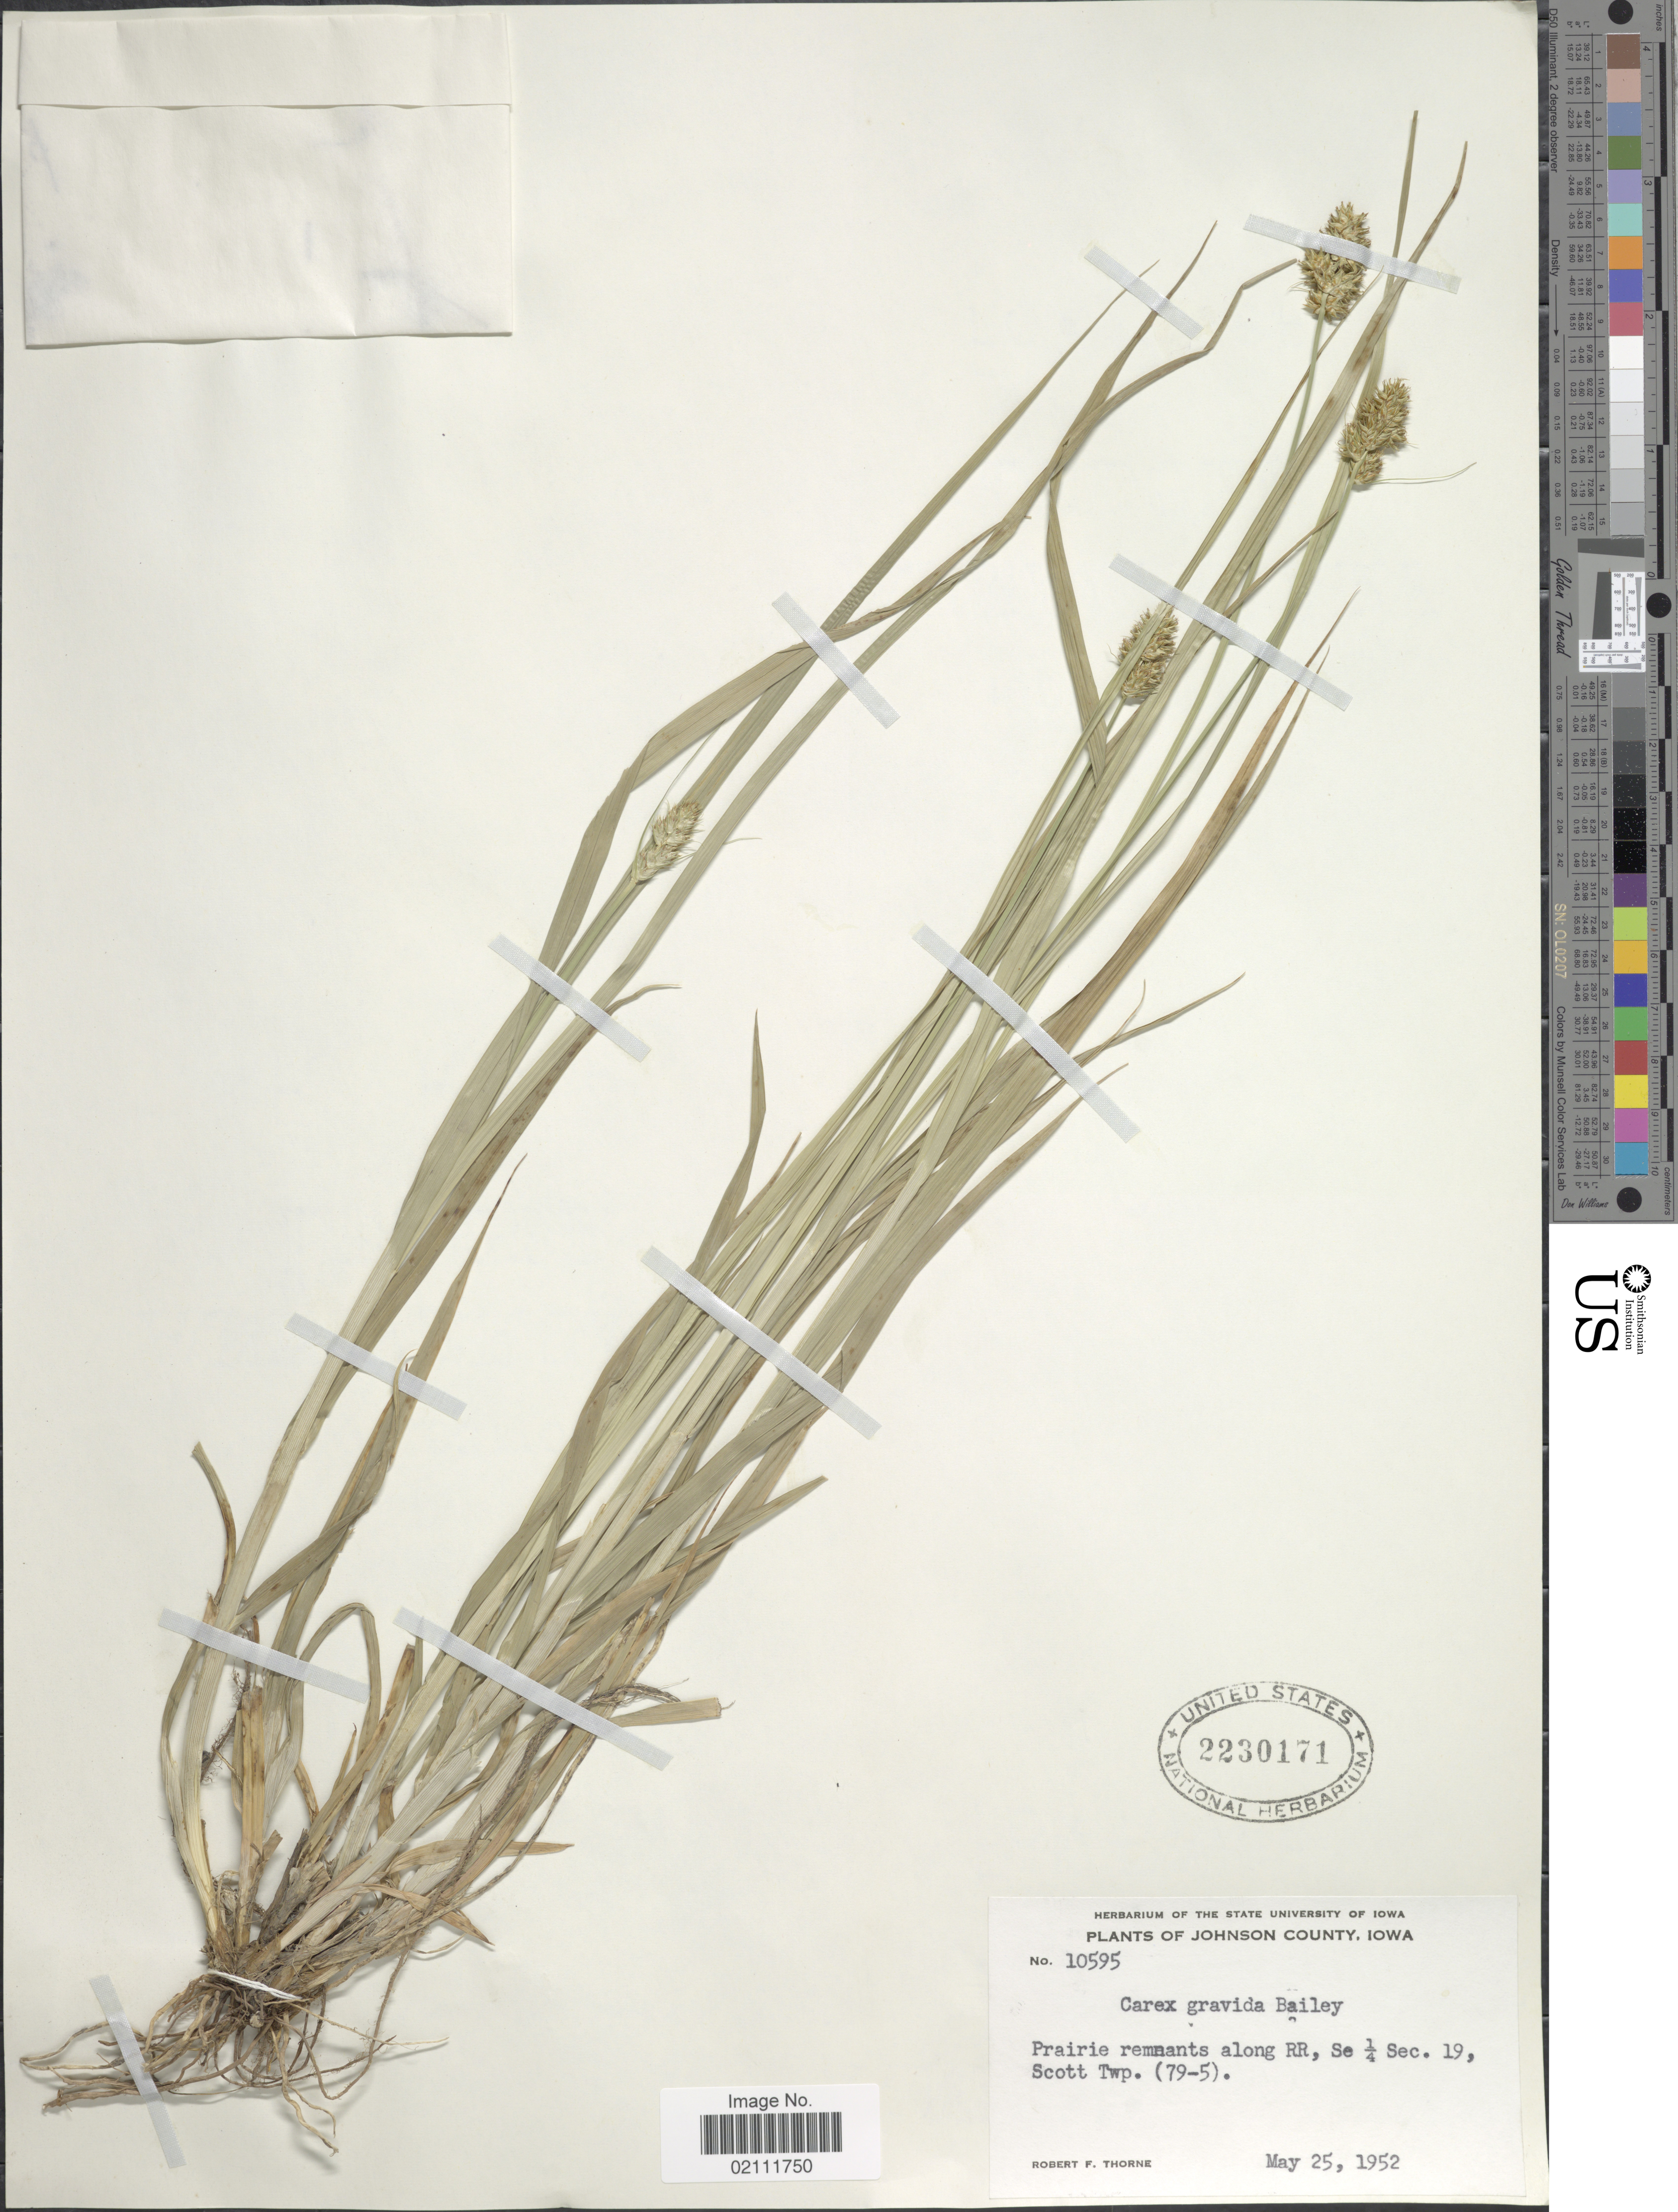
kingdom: Plantae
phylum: Tracheophyta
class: Liliopsida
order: Poales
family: Cyperaceae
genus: Carex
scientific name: Carex gravida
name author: L.H. Bailey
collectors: R. F. Thorne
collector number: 10595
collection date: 1952-05-25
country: United States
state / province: Iowa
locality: Johnson County, prairie remnants along RR, Se 1/4 Sec. 19, Scott Twp. (79-5).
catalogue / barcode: US 2230171